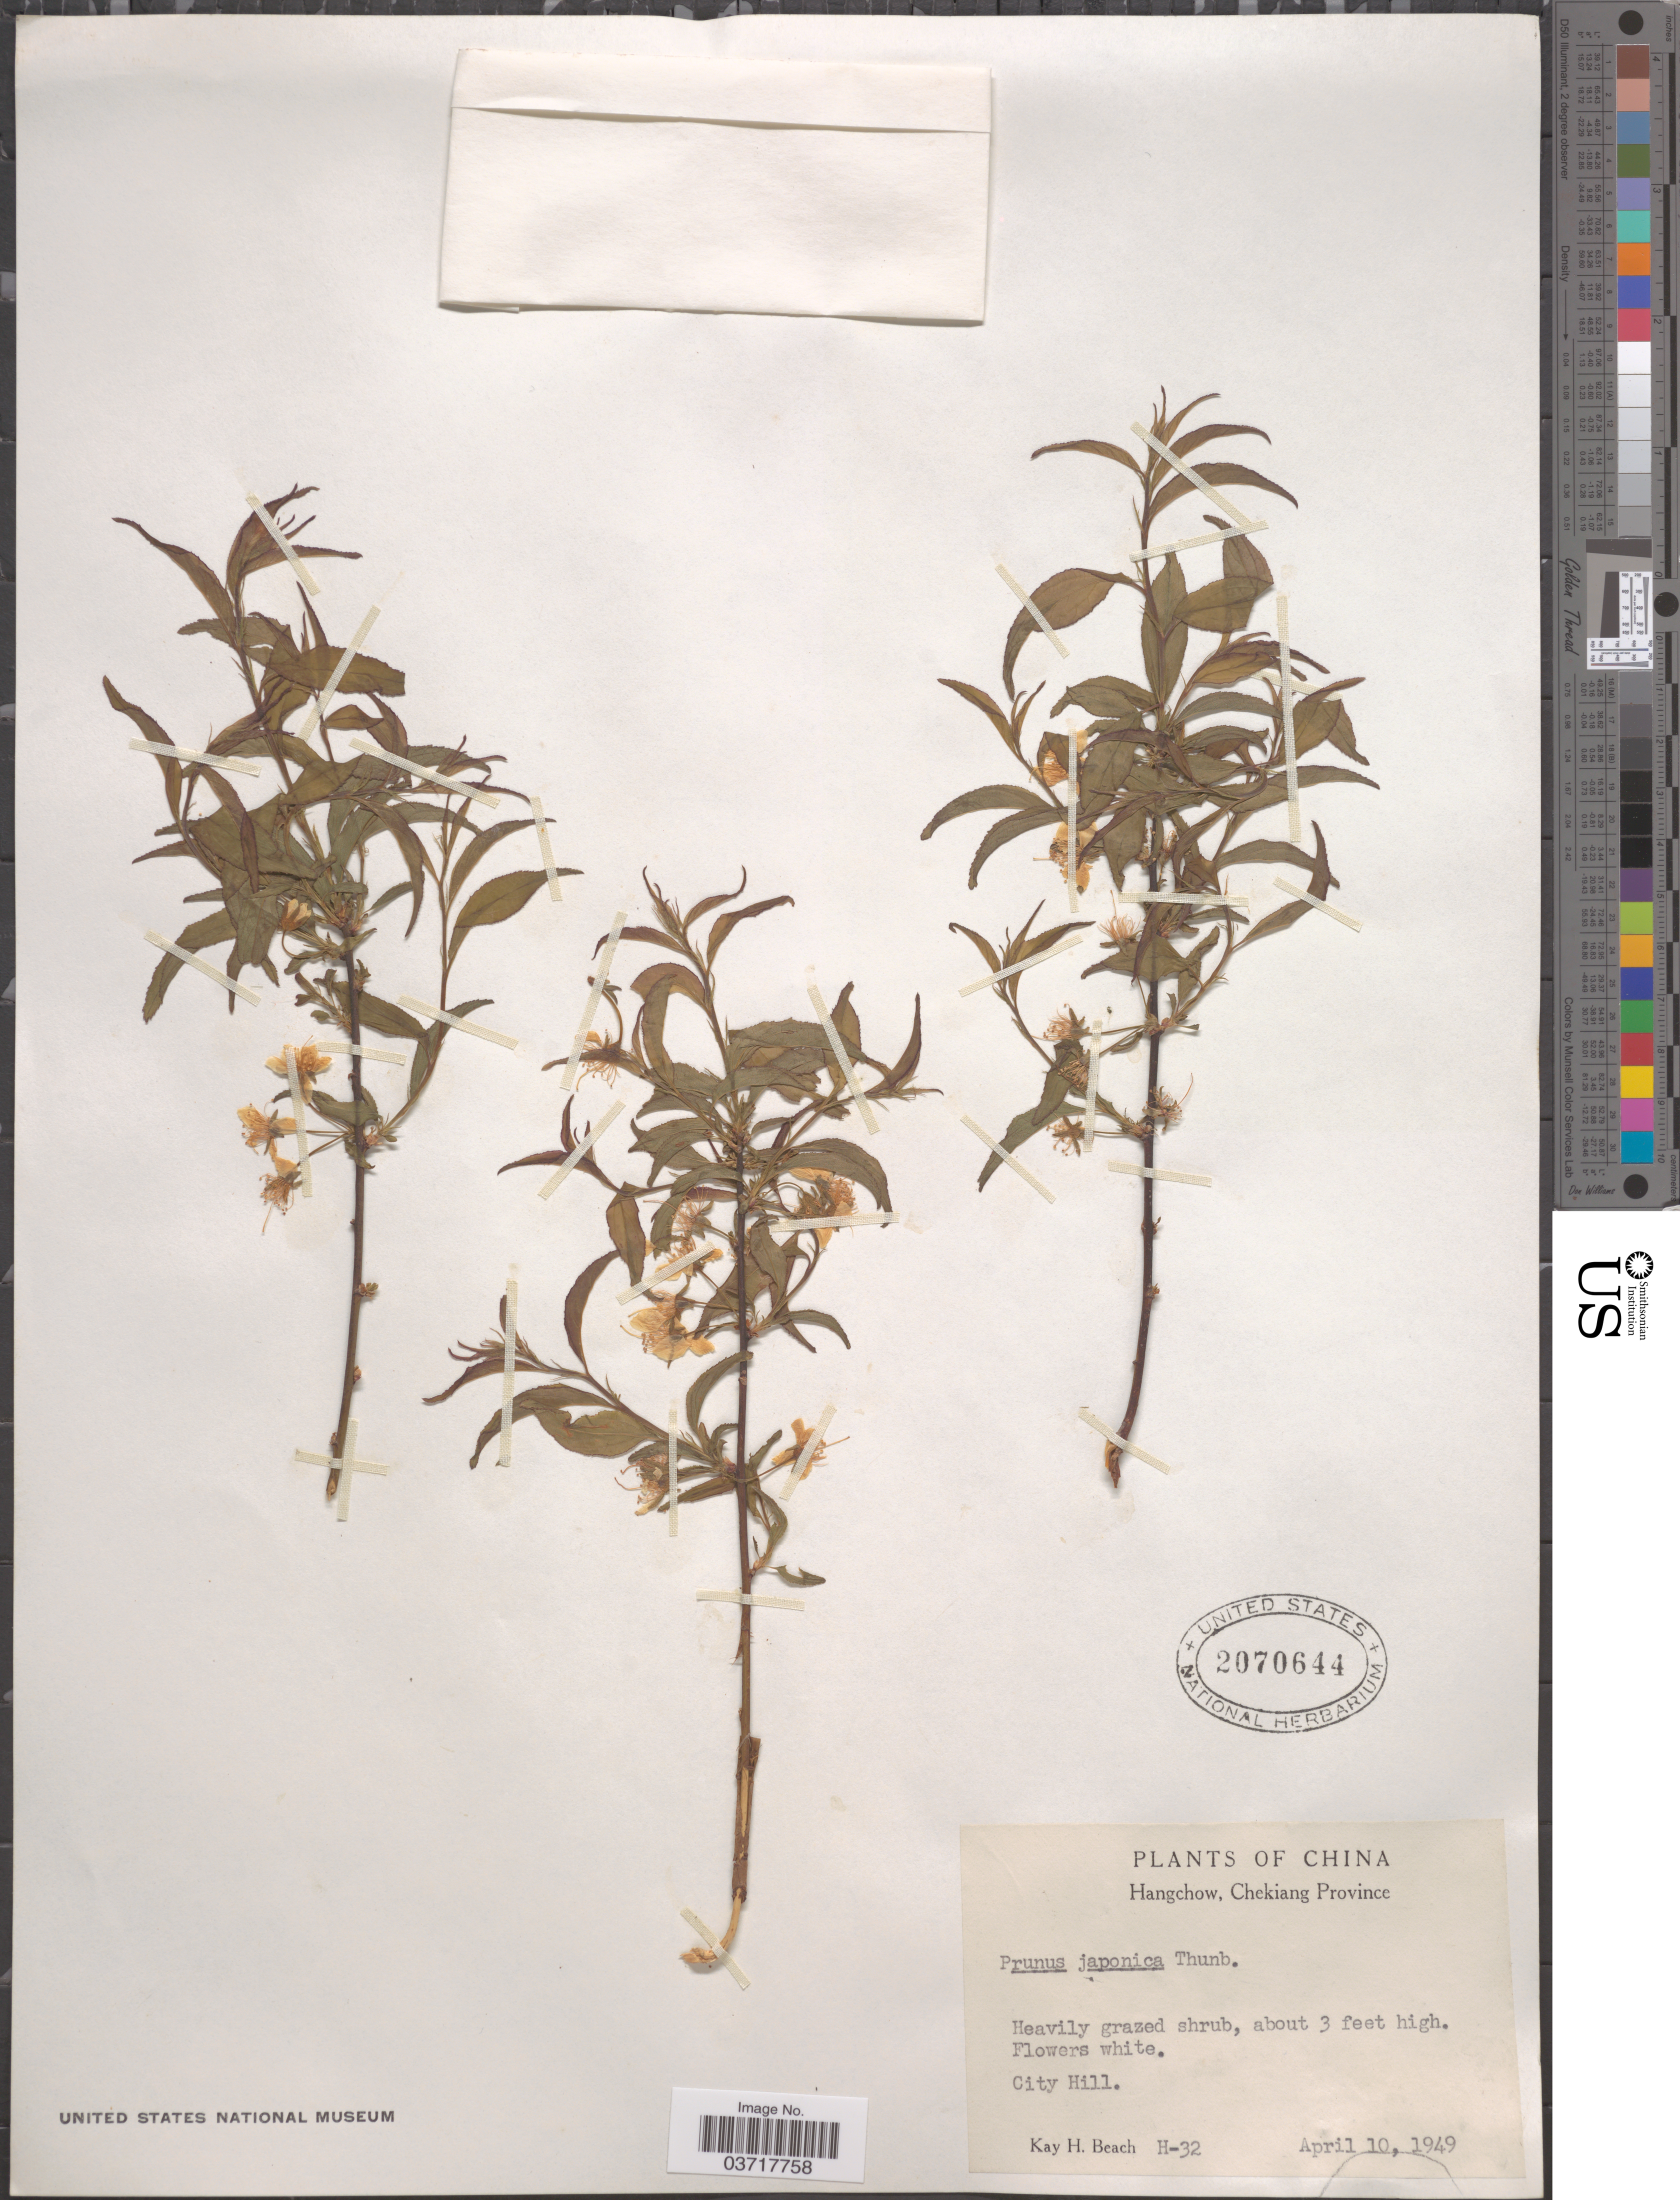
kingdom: Plantae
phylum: Tracheophyta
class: Magnoliopsida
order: Rosales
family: Rosaceae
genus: Prunus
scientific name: Prunus japonica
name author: Thunb.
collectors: K. H. Beach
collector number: H-32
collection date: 1949-04-10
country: China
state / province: Zhejiang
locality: Hangchow. City Hill.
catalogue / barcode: US 2070644